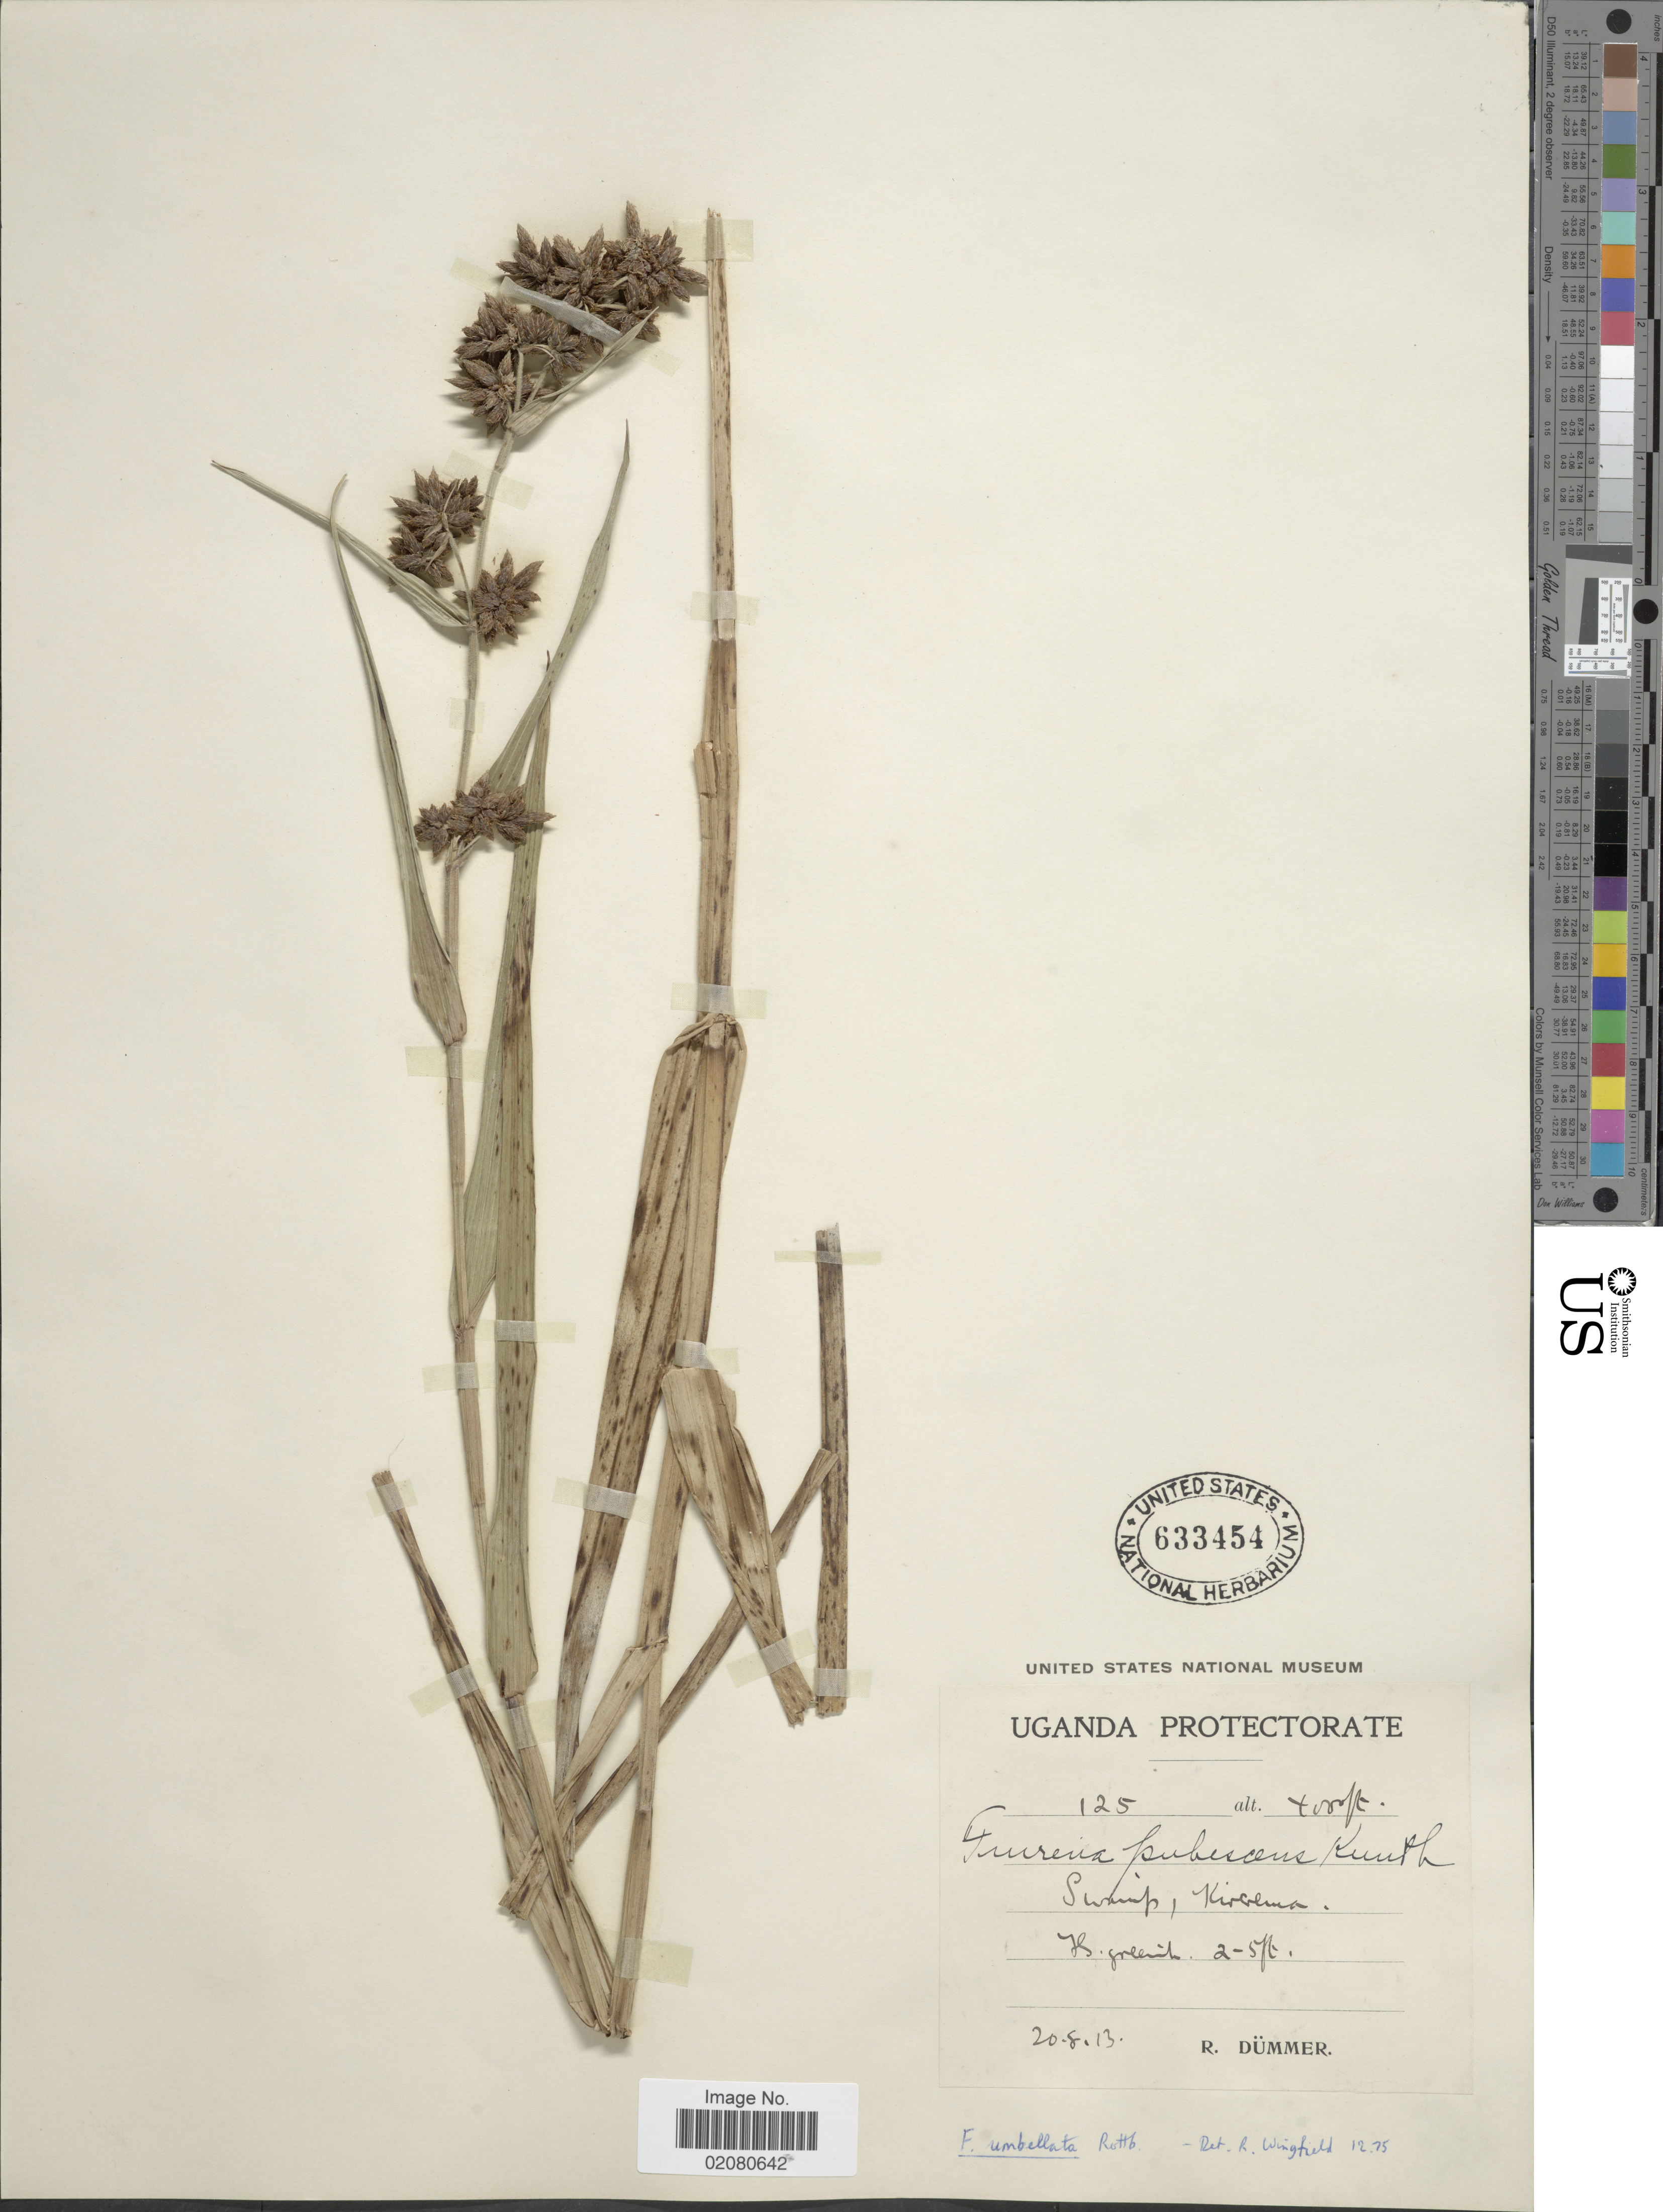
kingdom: Plantae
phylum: Tracheophyta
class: Liliopsida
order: Poales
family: Cyperaceae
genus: Fuirena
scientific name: Fuirena umbellata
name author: Rottb.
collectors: R. A. Dümmer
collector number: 125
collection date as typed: Transcribed d/m/y: 20/8/13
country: Uganda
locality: Uganda Protectorate. Swamp, Kir [illegible text].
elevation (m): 1219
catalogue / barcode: US 633454